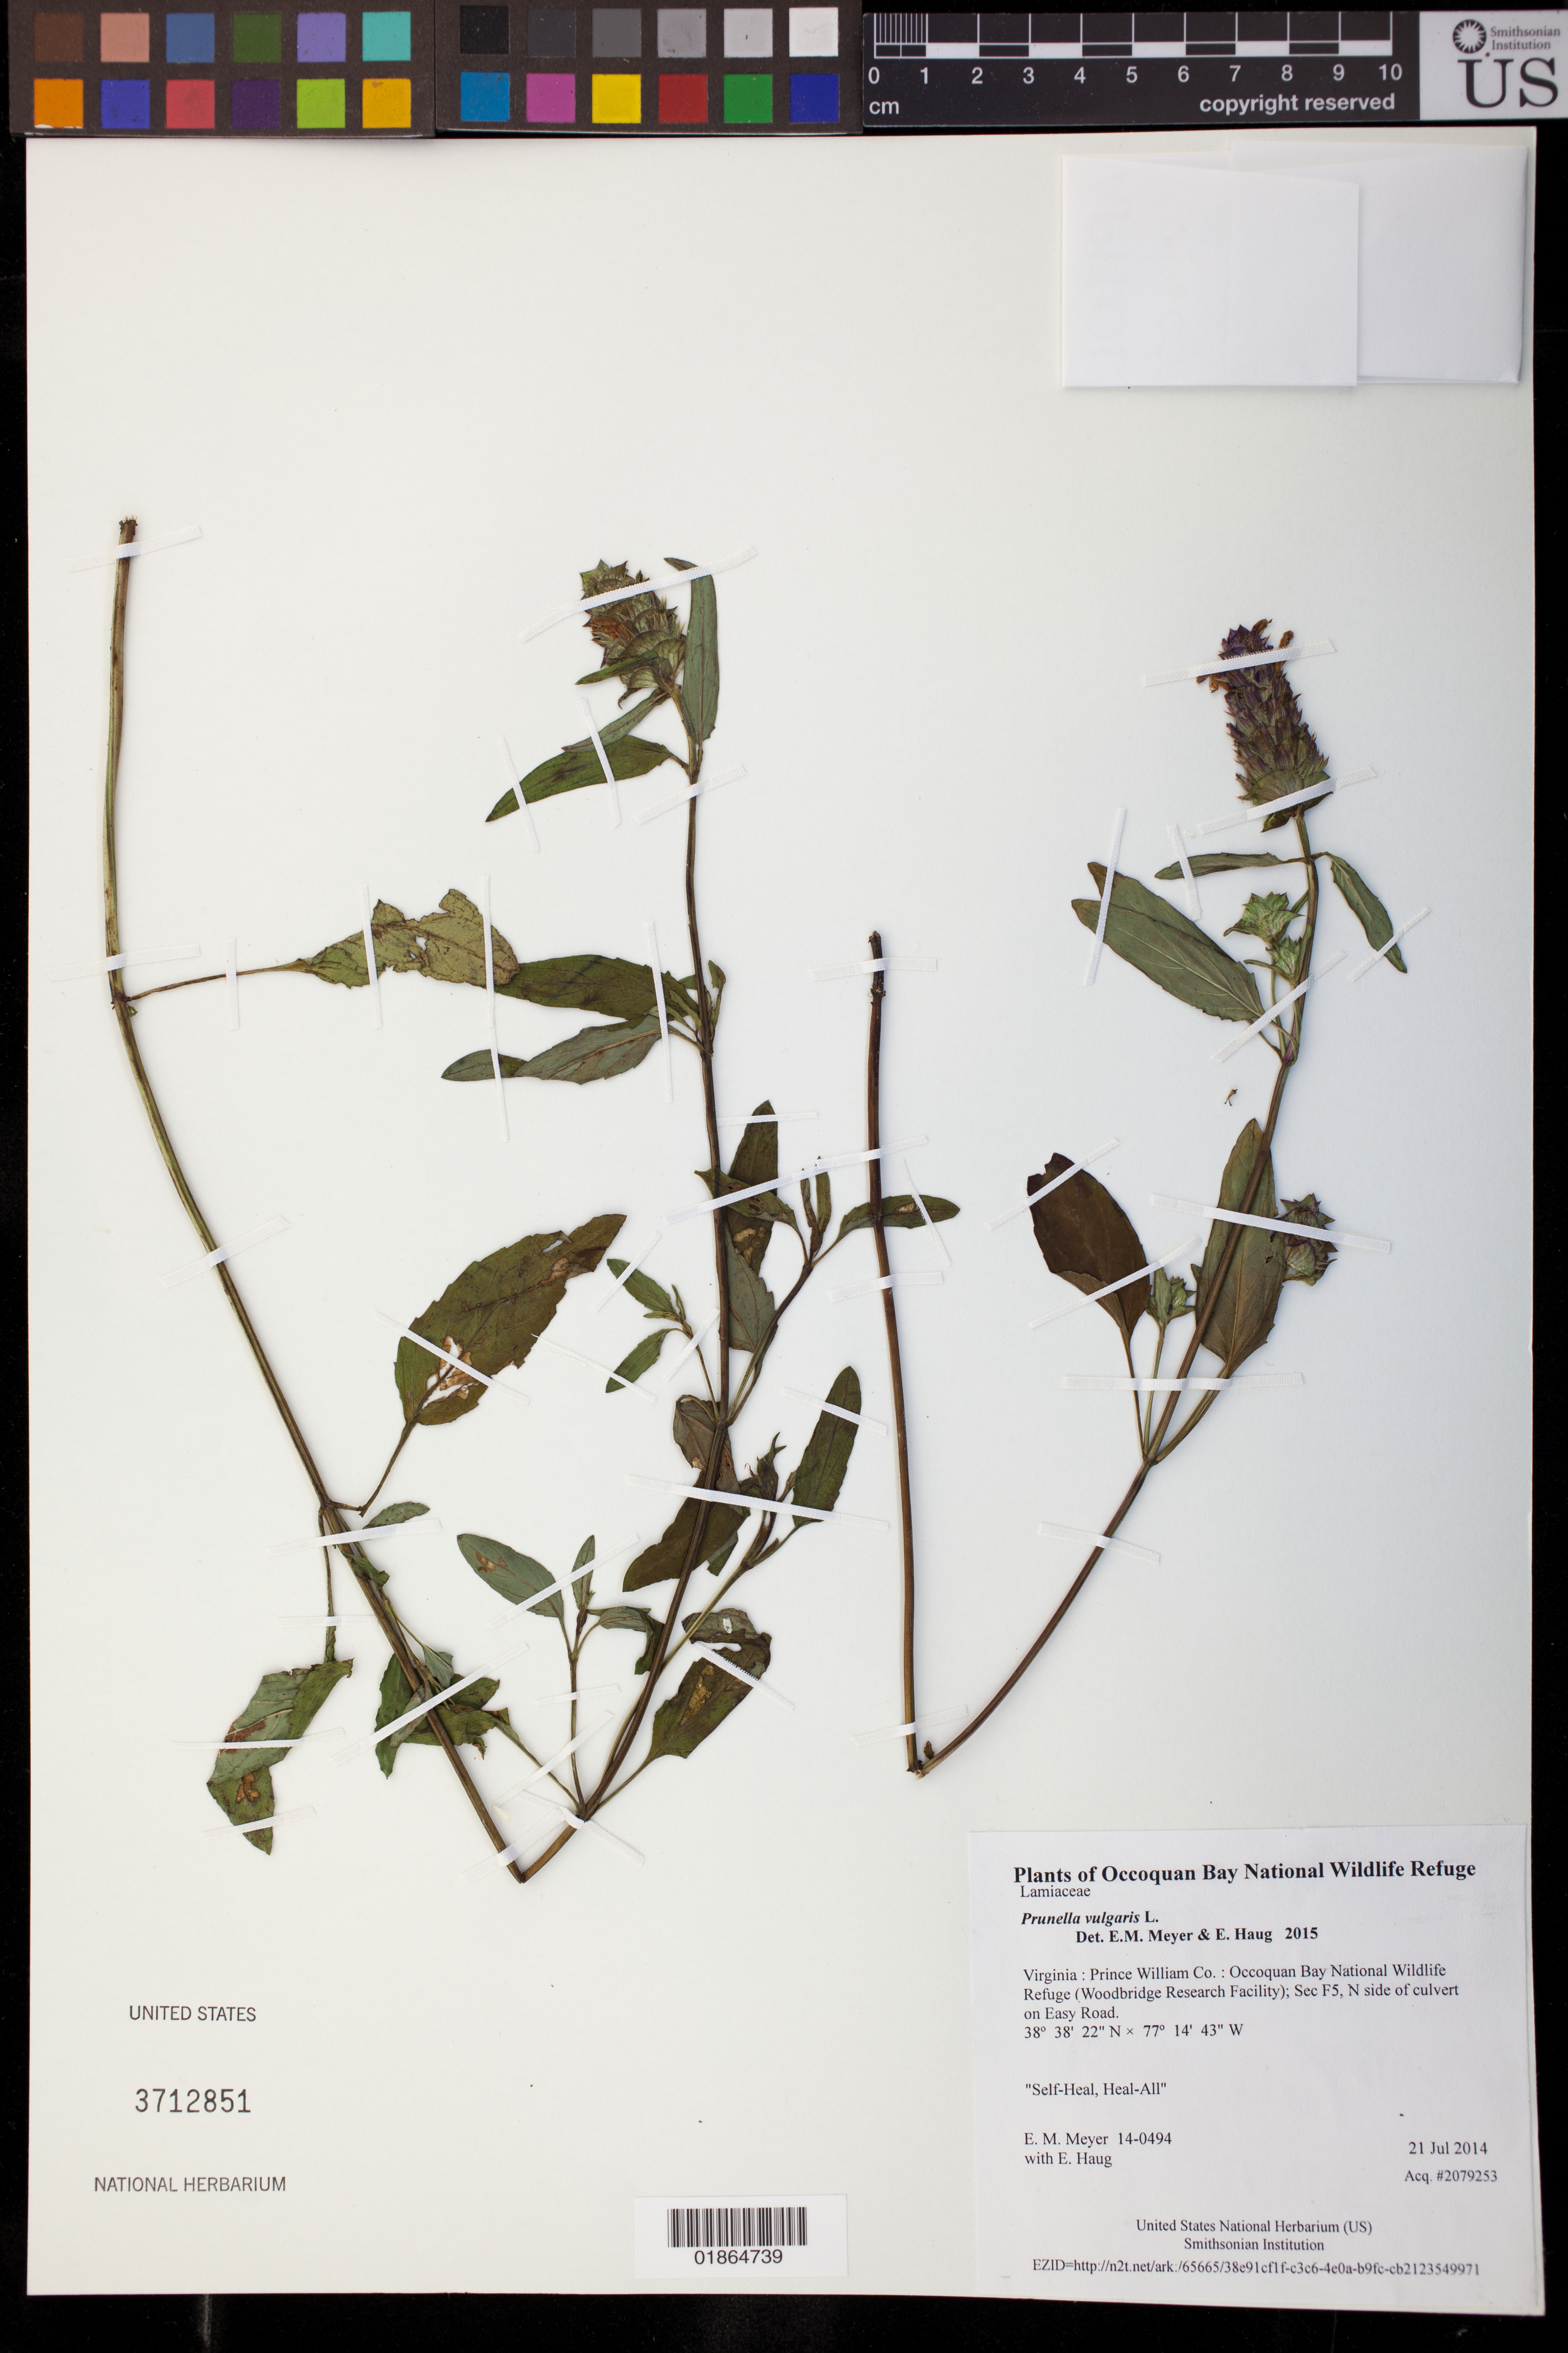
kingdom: Plantae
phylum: Tracheophyta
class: Magnoliopsida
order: Lamiales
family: Lamiaceae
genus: Prunella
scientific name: Prunella vulgaris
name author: L.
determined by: Meyer, E. M.; Haug, E.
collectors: E. M. Meyer & E. Haug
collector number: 14-0494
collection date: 2014-07-21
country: United States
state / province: Virginia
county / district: Prince William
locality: Occoquan Bay National Wildlife Refuge (Woodbridge Research Facility); Sec F5, N side of culvert on Easy Road.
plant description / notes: Self-Heal, Heal-All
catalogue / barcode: US 3712851